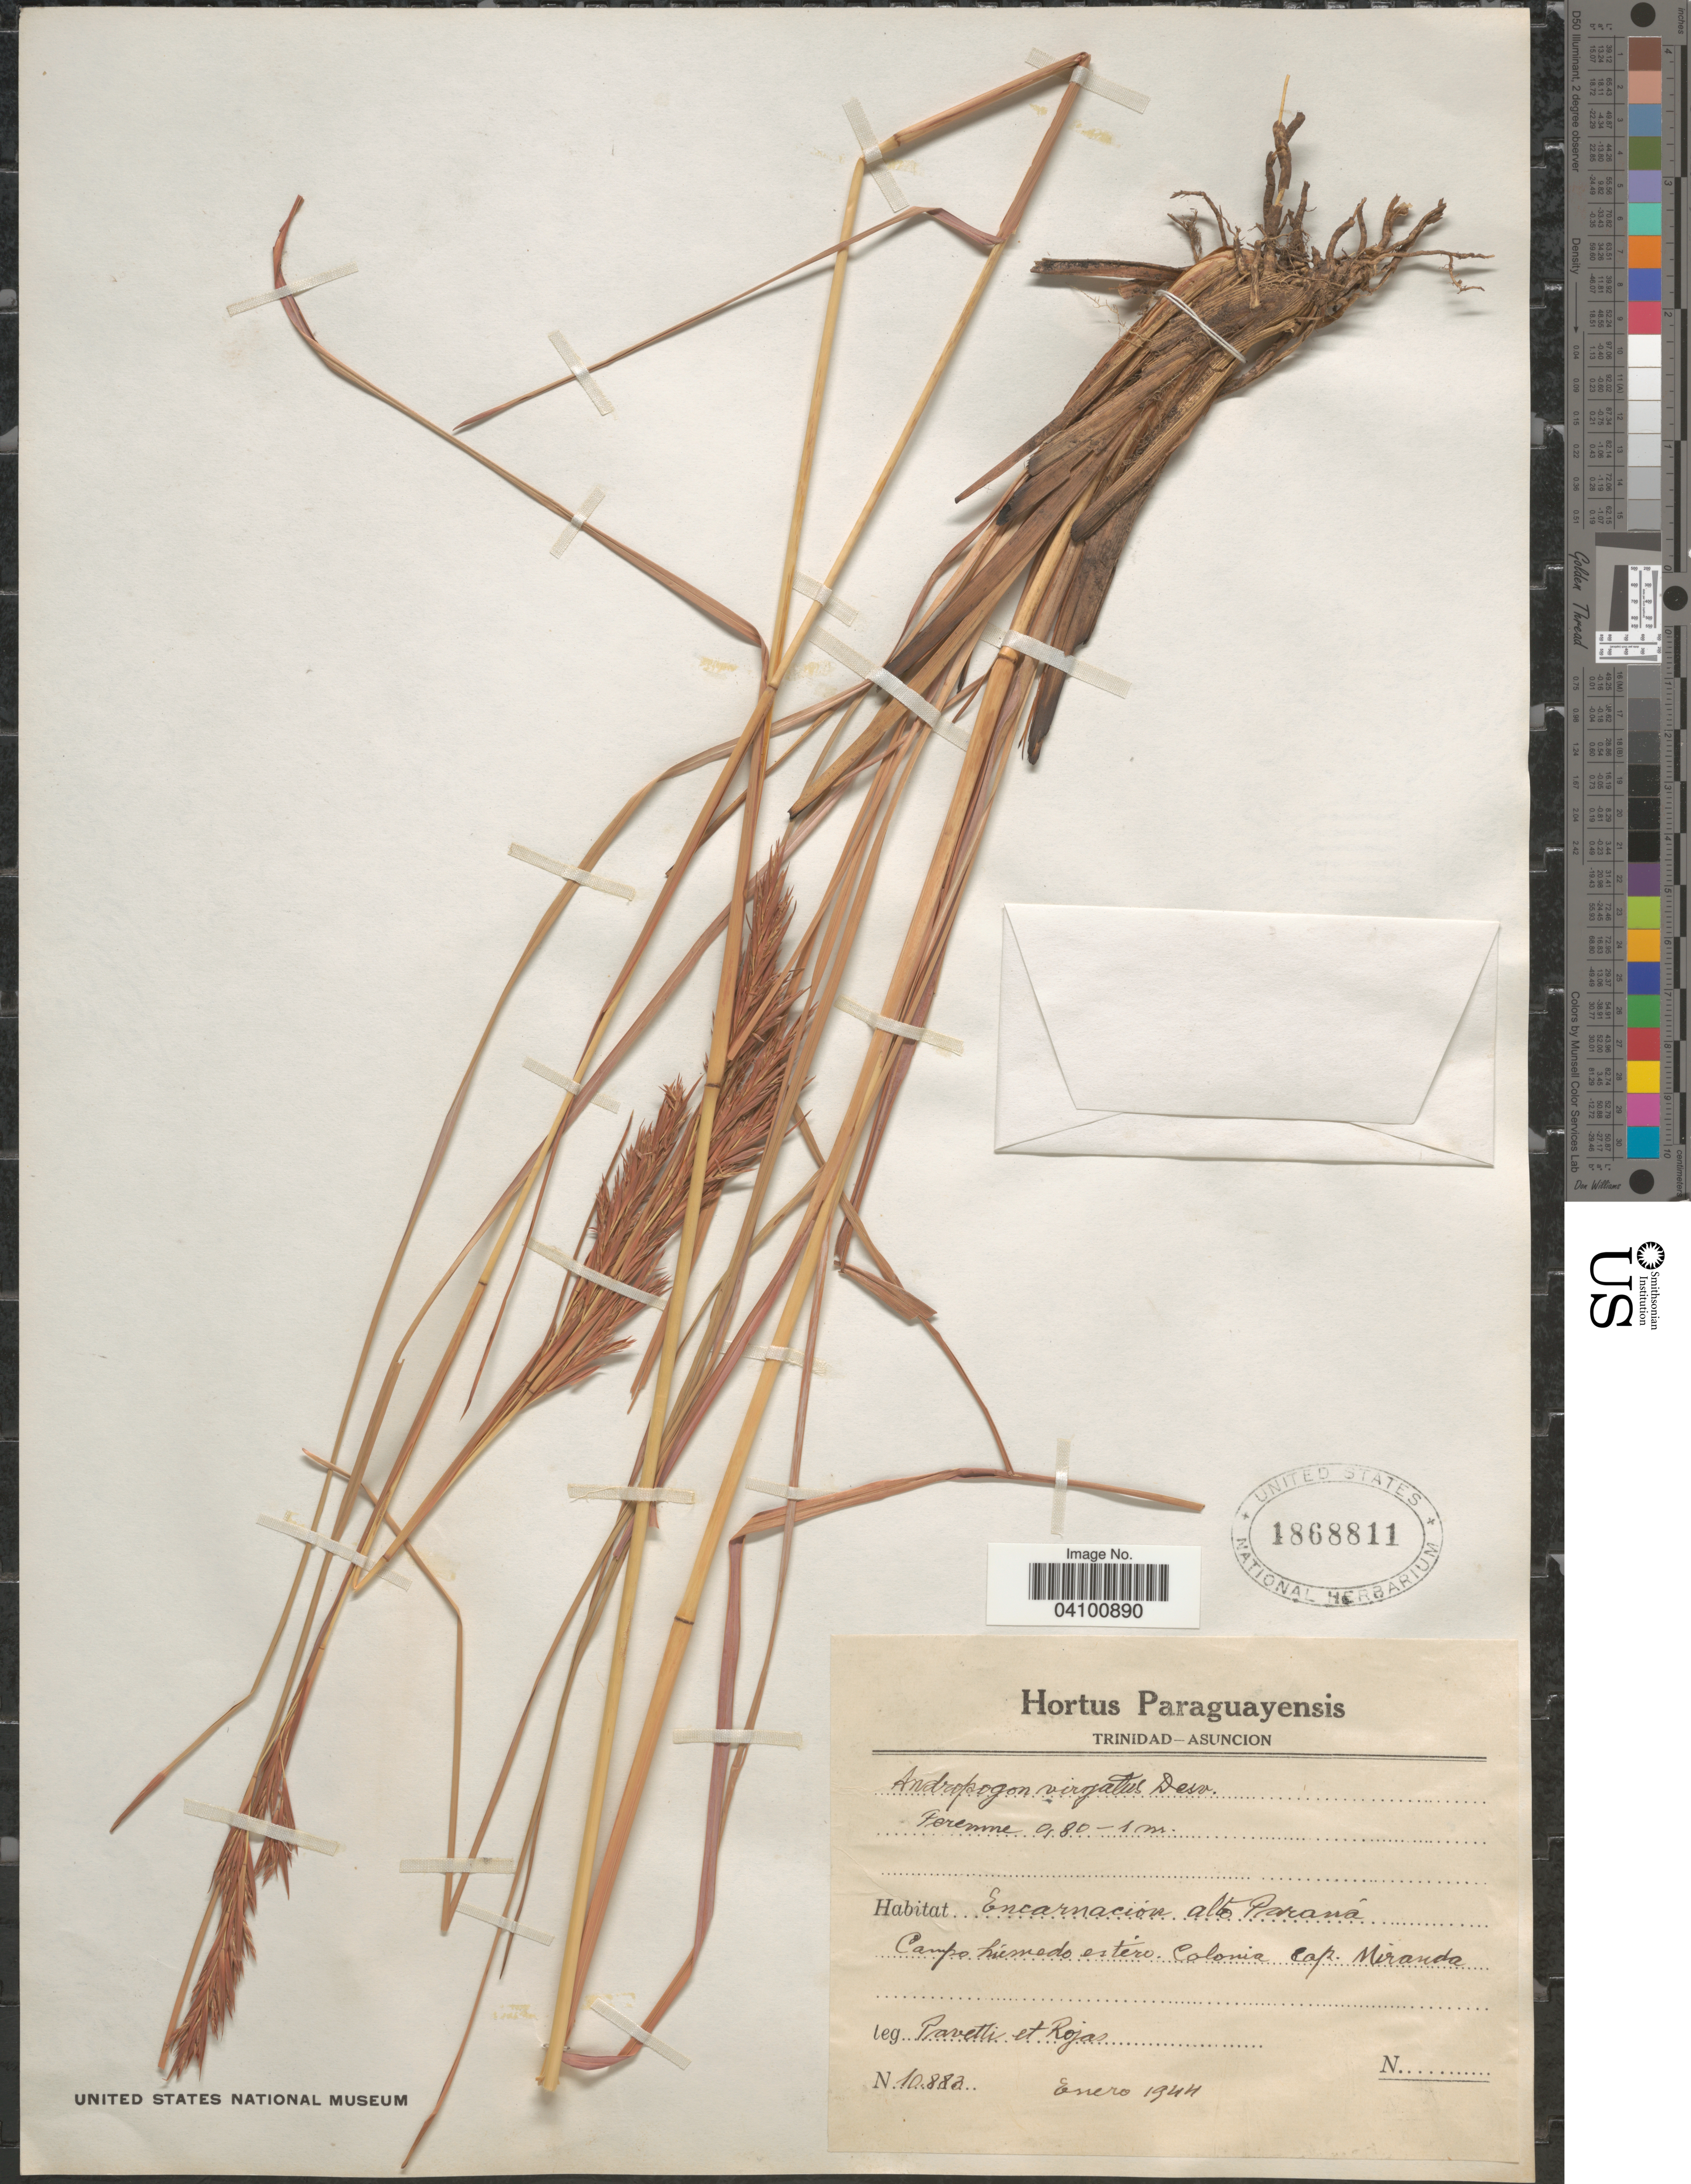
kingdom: Plantae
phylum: Tracheophyta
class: Liliopsida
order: Poales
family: Poaceae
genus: Andropogon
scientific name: Andropogon virgatus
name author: Desv. ex Ham.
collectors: -. Pavetti & Rojas, --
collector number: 10883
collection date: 1944-01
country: Paraguay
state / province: Alto Parana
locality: Encarnacion. Campo húmedo estéro Colonia Cap. Miranda.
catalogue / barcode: US 1868811